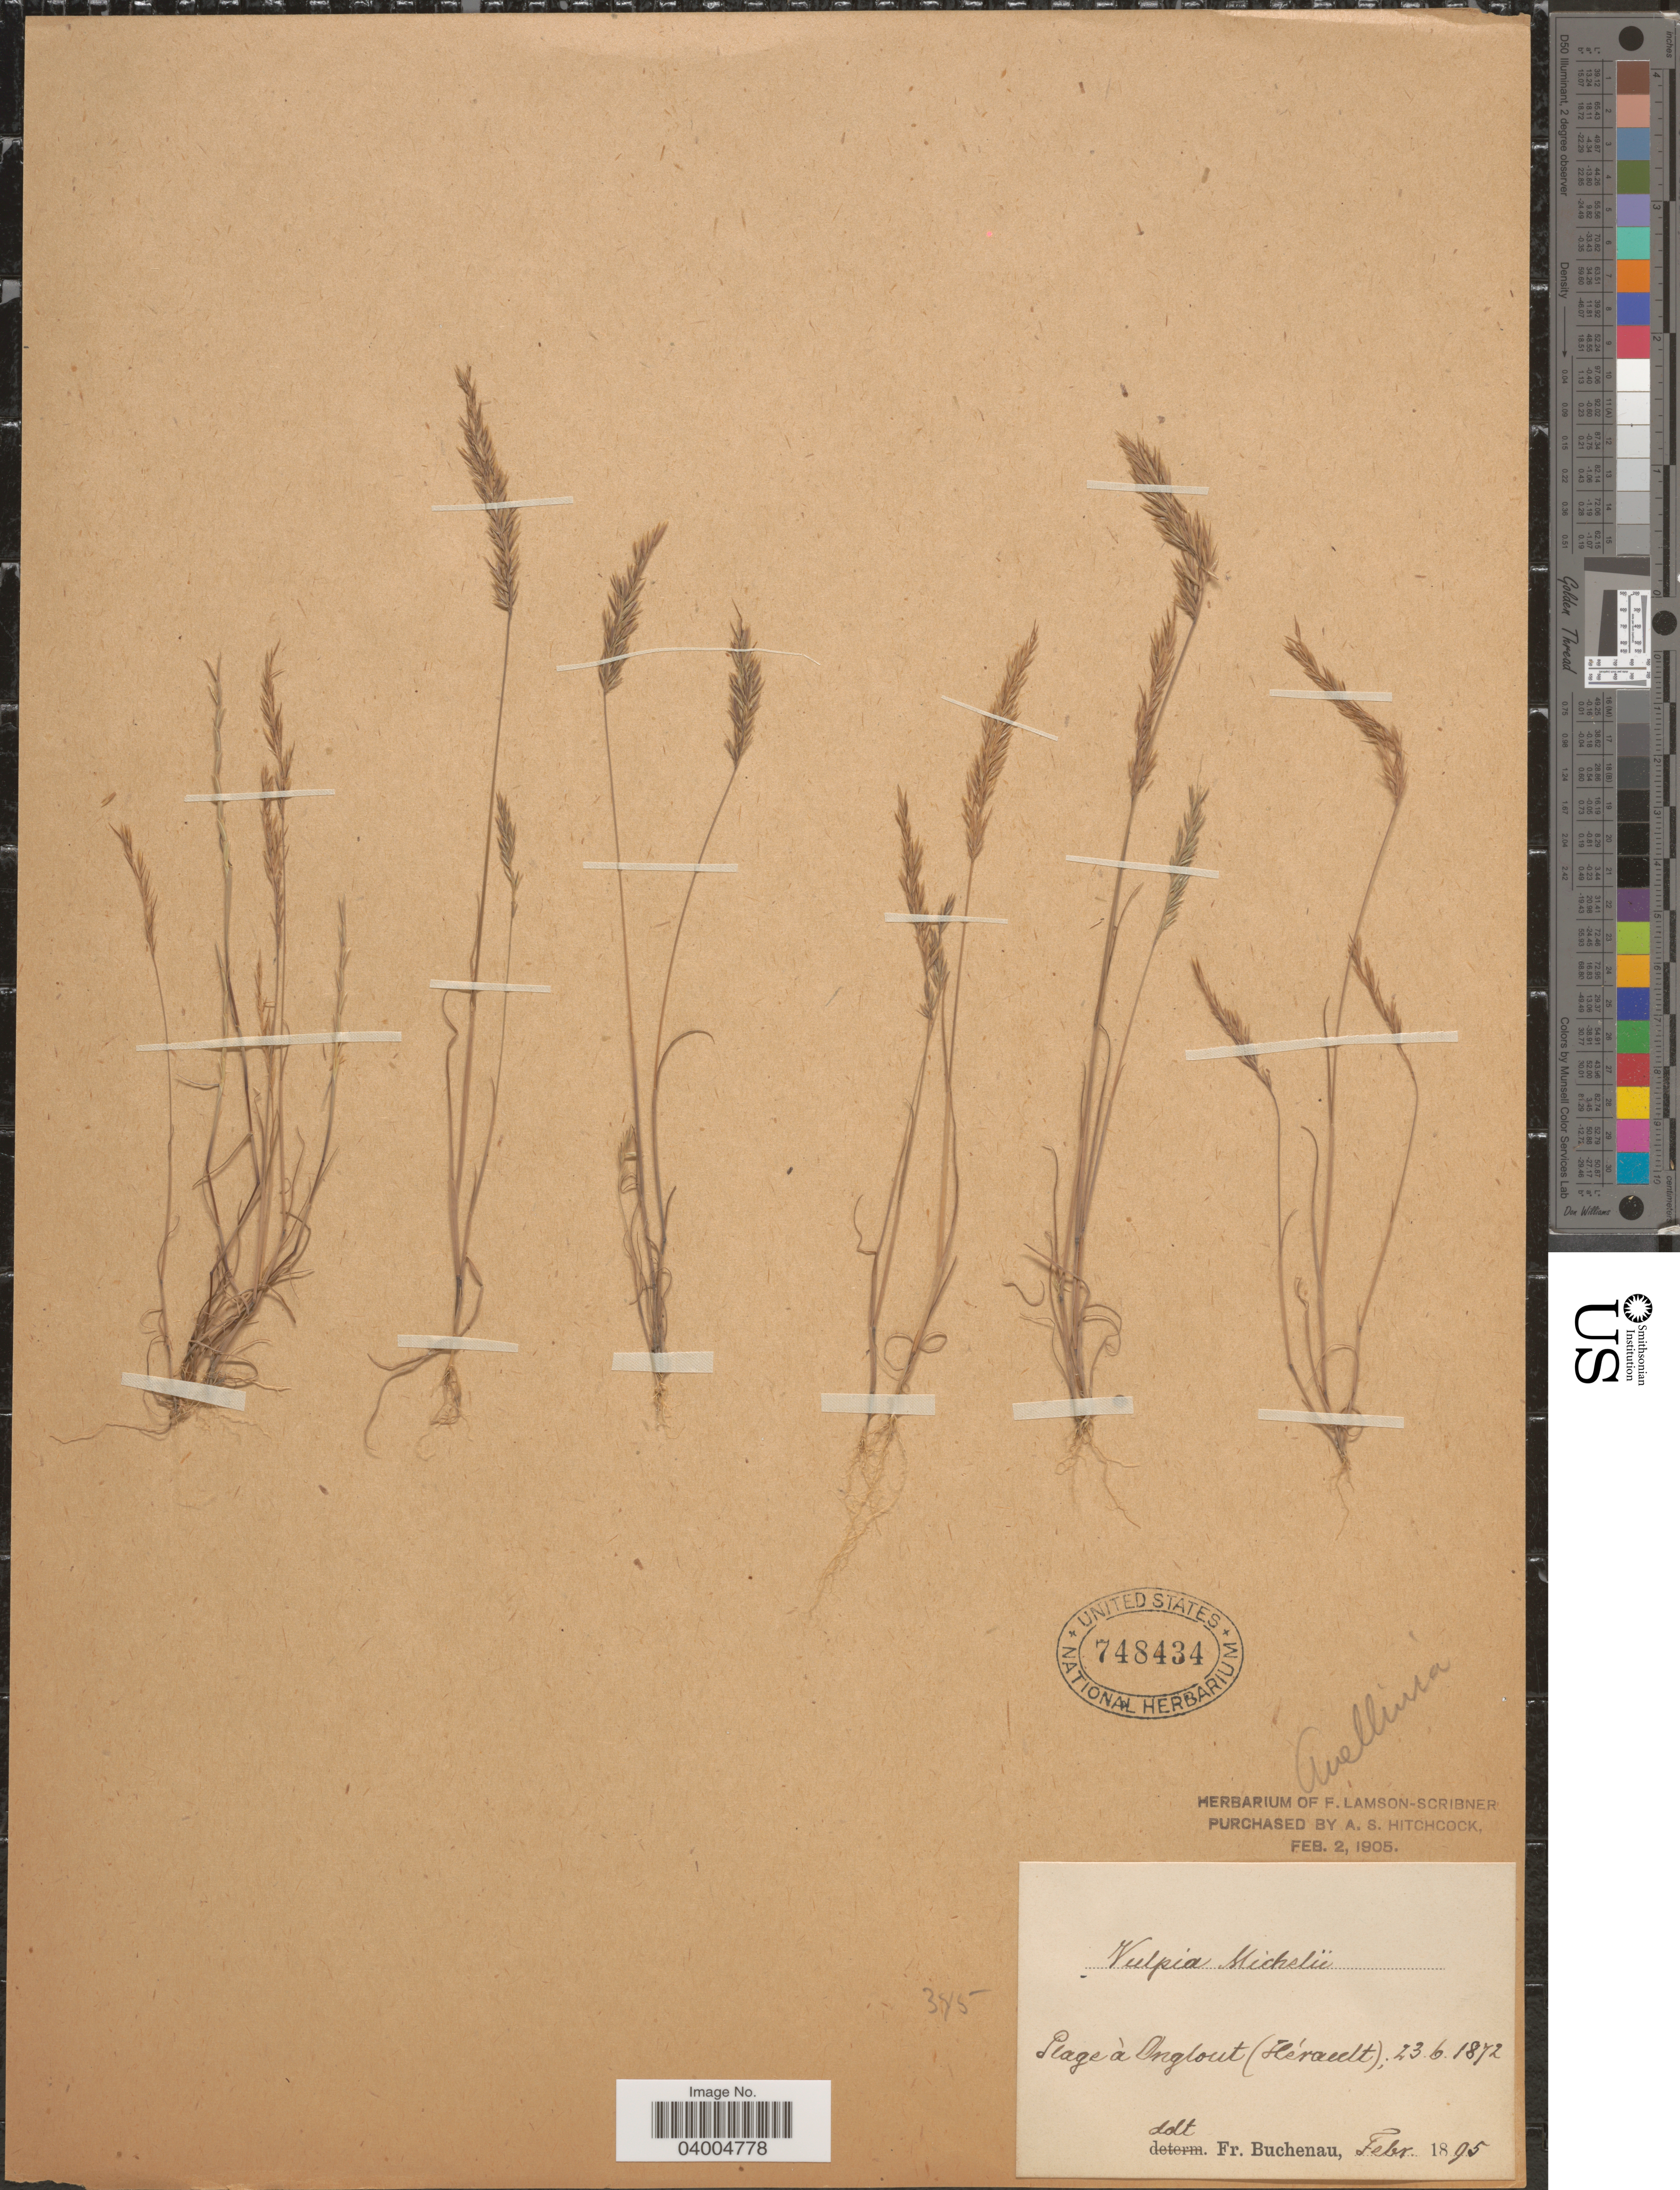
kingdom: Plantae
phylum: Tracheophyta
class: Liliopsida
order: Poales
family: Poaceae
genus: Avellinia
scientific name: Avellinia michelii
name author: (Savi) Parl.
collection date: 1872-06-23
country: France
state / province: Occitanie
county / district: Hérault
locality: Plage à Anglout (Hérault).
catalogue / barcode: US 748434